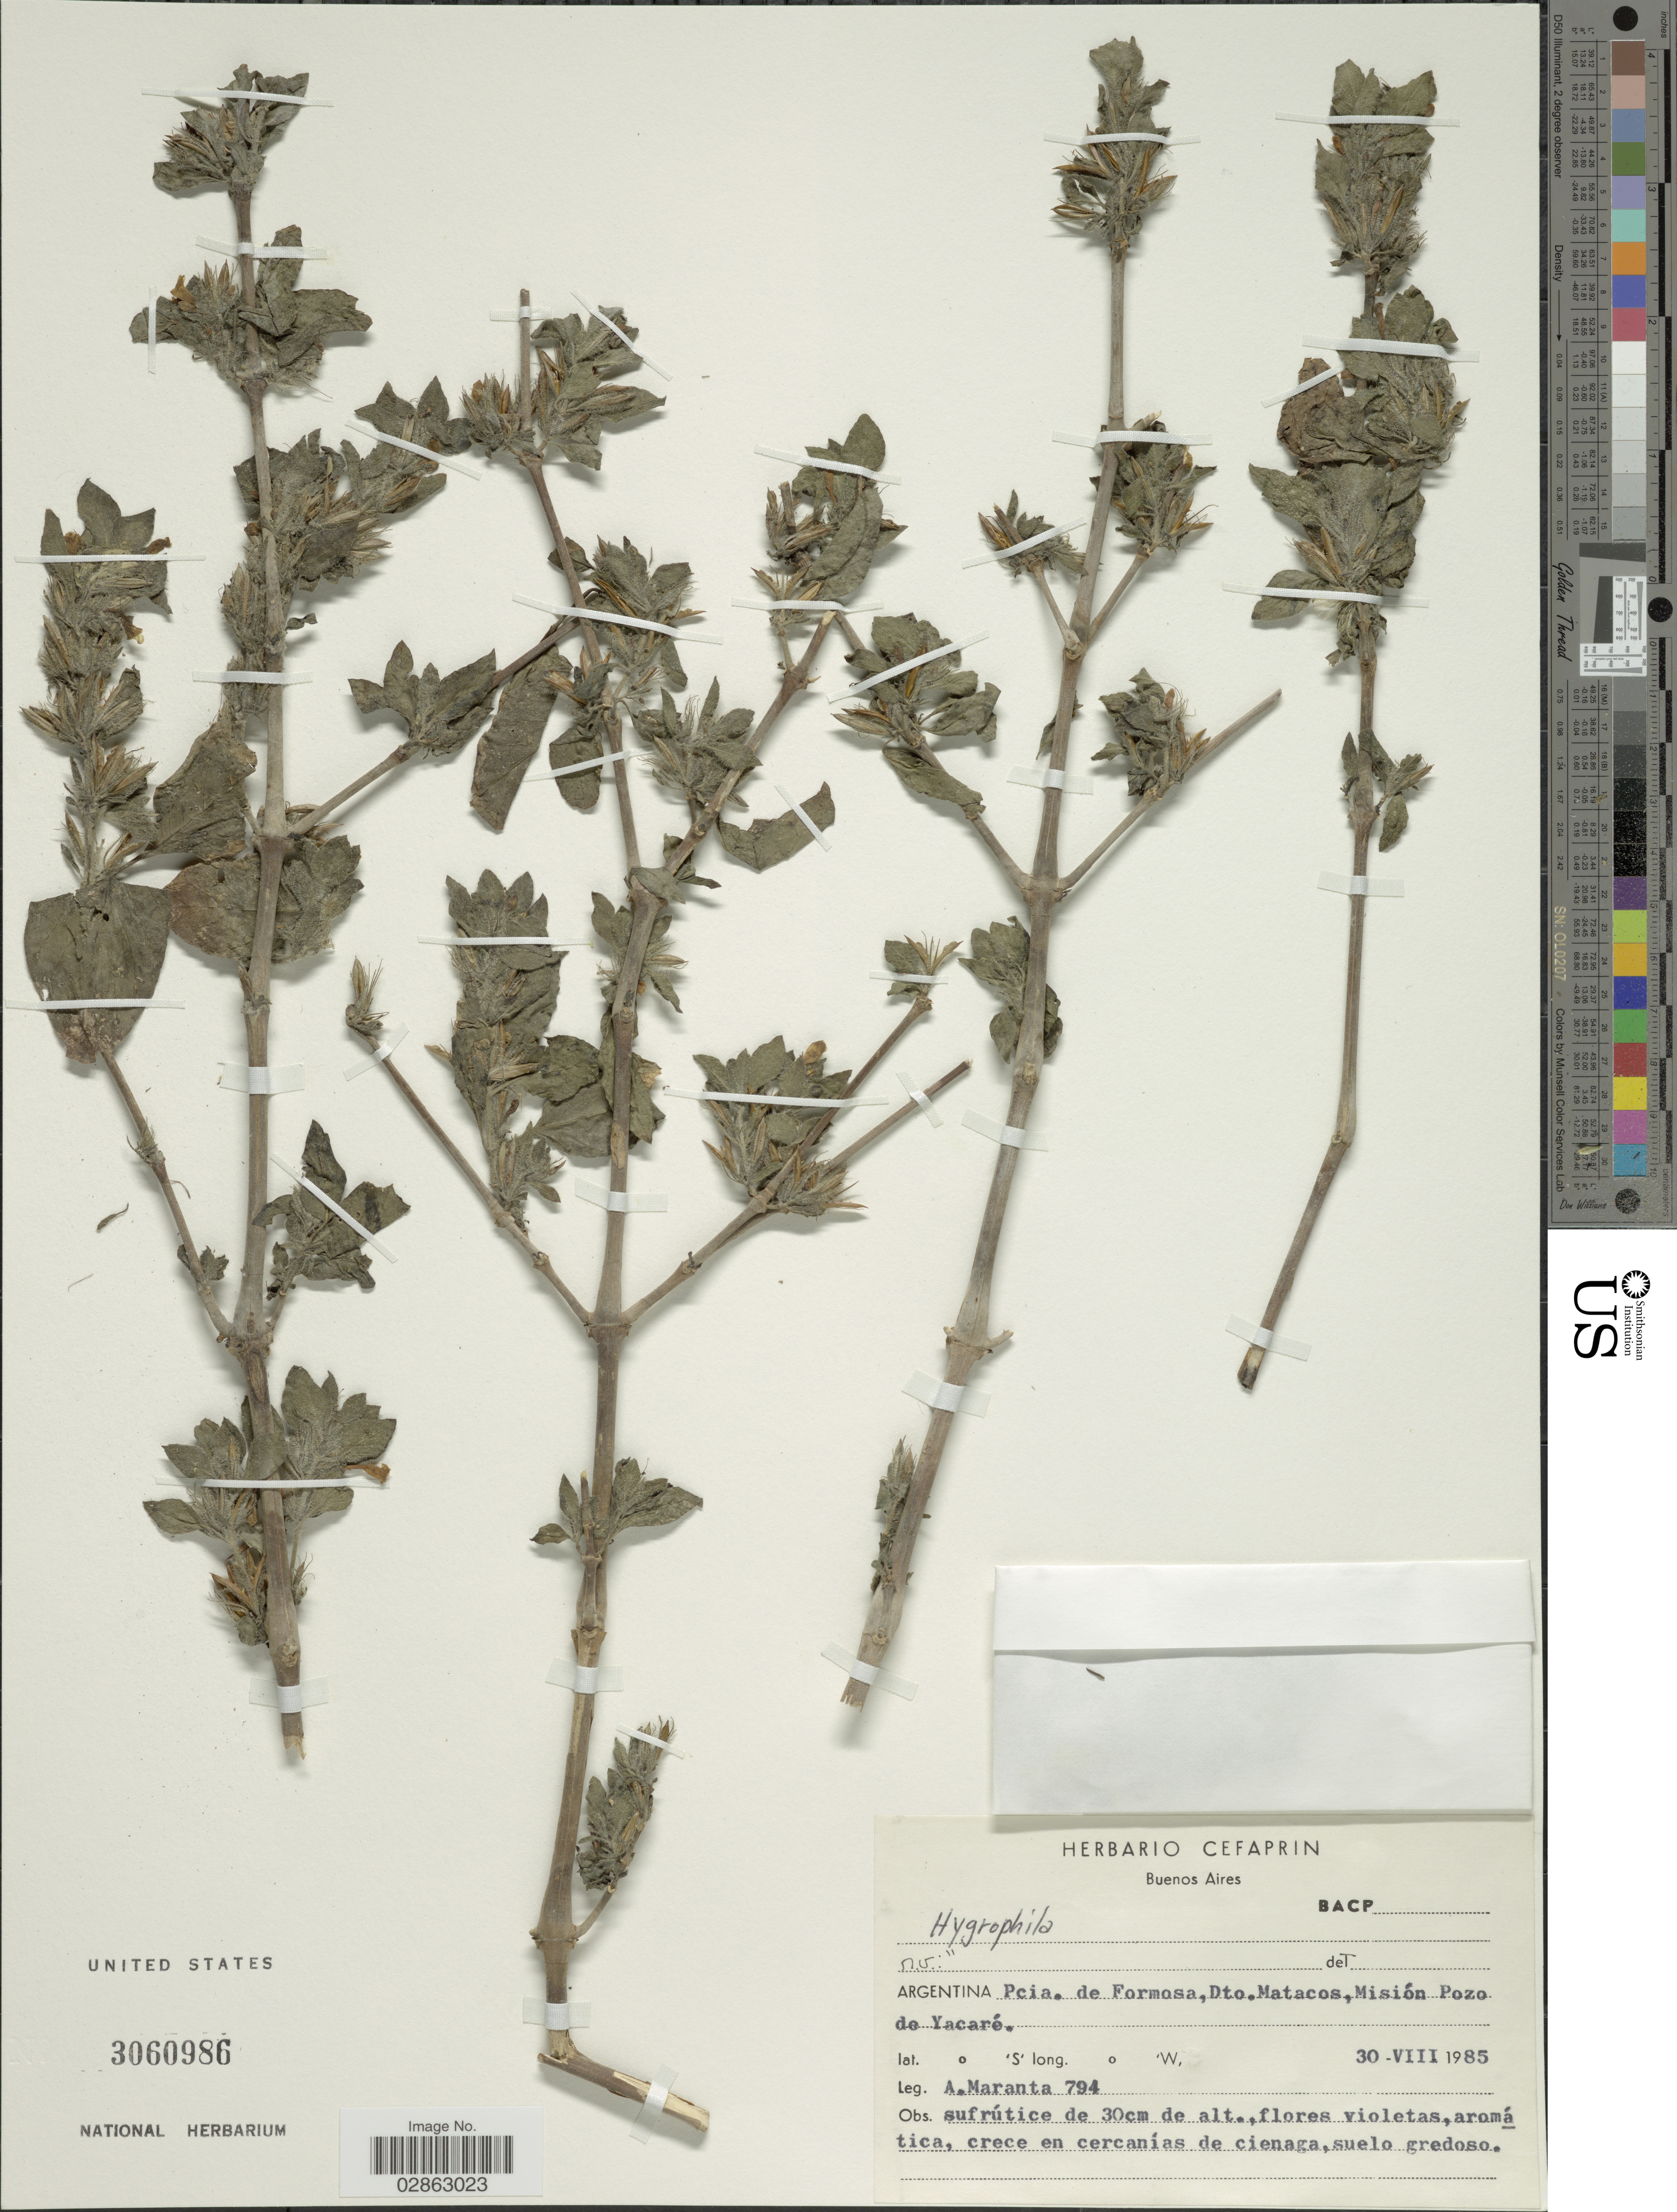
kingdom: Plantae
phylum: Tracheophyta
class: Magnoliopsida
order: Lamiales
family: Acanthaceae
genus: Ruellia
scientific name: Ruellia sp.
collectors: A. Maranta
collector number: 794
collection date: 1985-08-30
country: Argentina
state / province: Formosa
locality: Pcia. de Formosa, Dto. Matacos, Misión Pozo de Yacaré.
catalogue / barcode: US 3060986